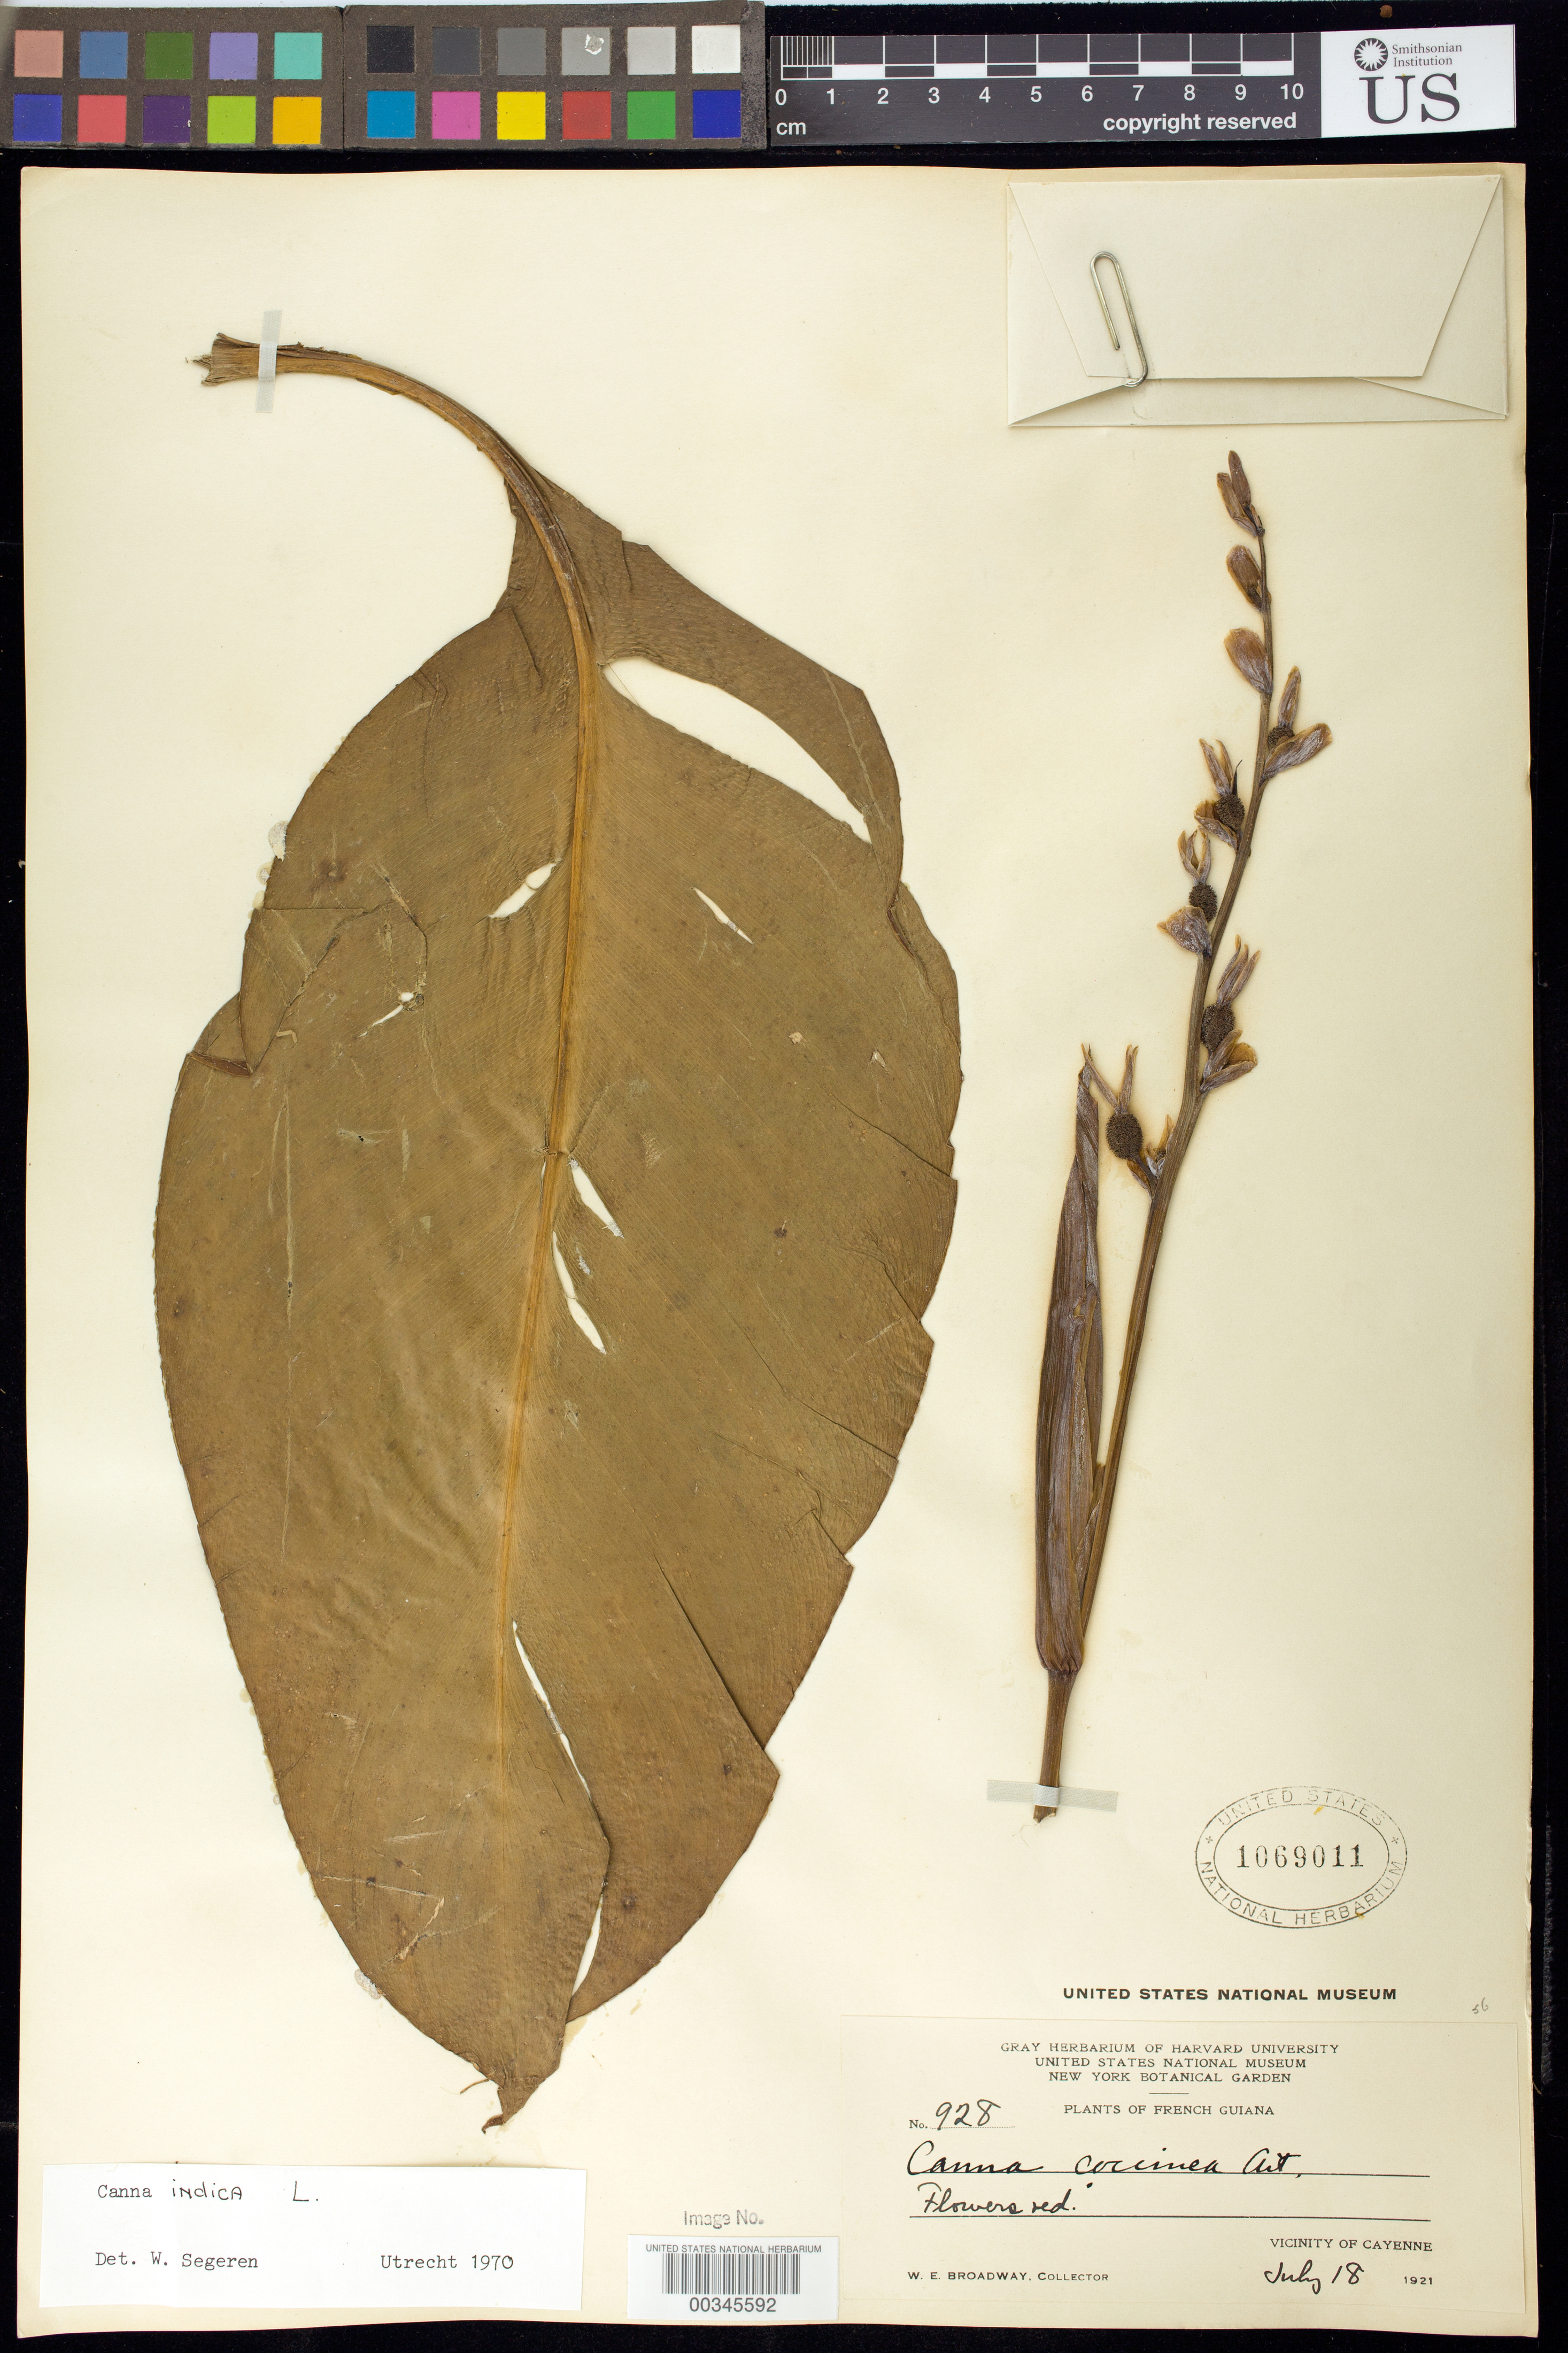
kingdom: Plantae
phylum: Tracheophyta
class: Liliopsida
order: Zingiberales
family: Cannaceae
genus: Canna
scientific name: Canna indica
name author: L.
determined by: Segeren, W.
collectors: W. E. Broadway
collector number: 928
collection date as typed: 18 Jul 1921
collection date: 1921-07-18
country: French Guiana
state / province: Cayenne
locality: Vicinity of cayenne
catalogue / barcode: US 1069011